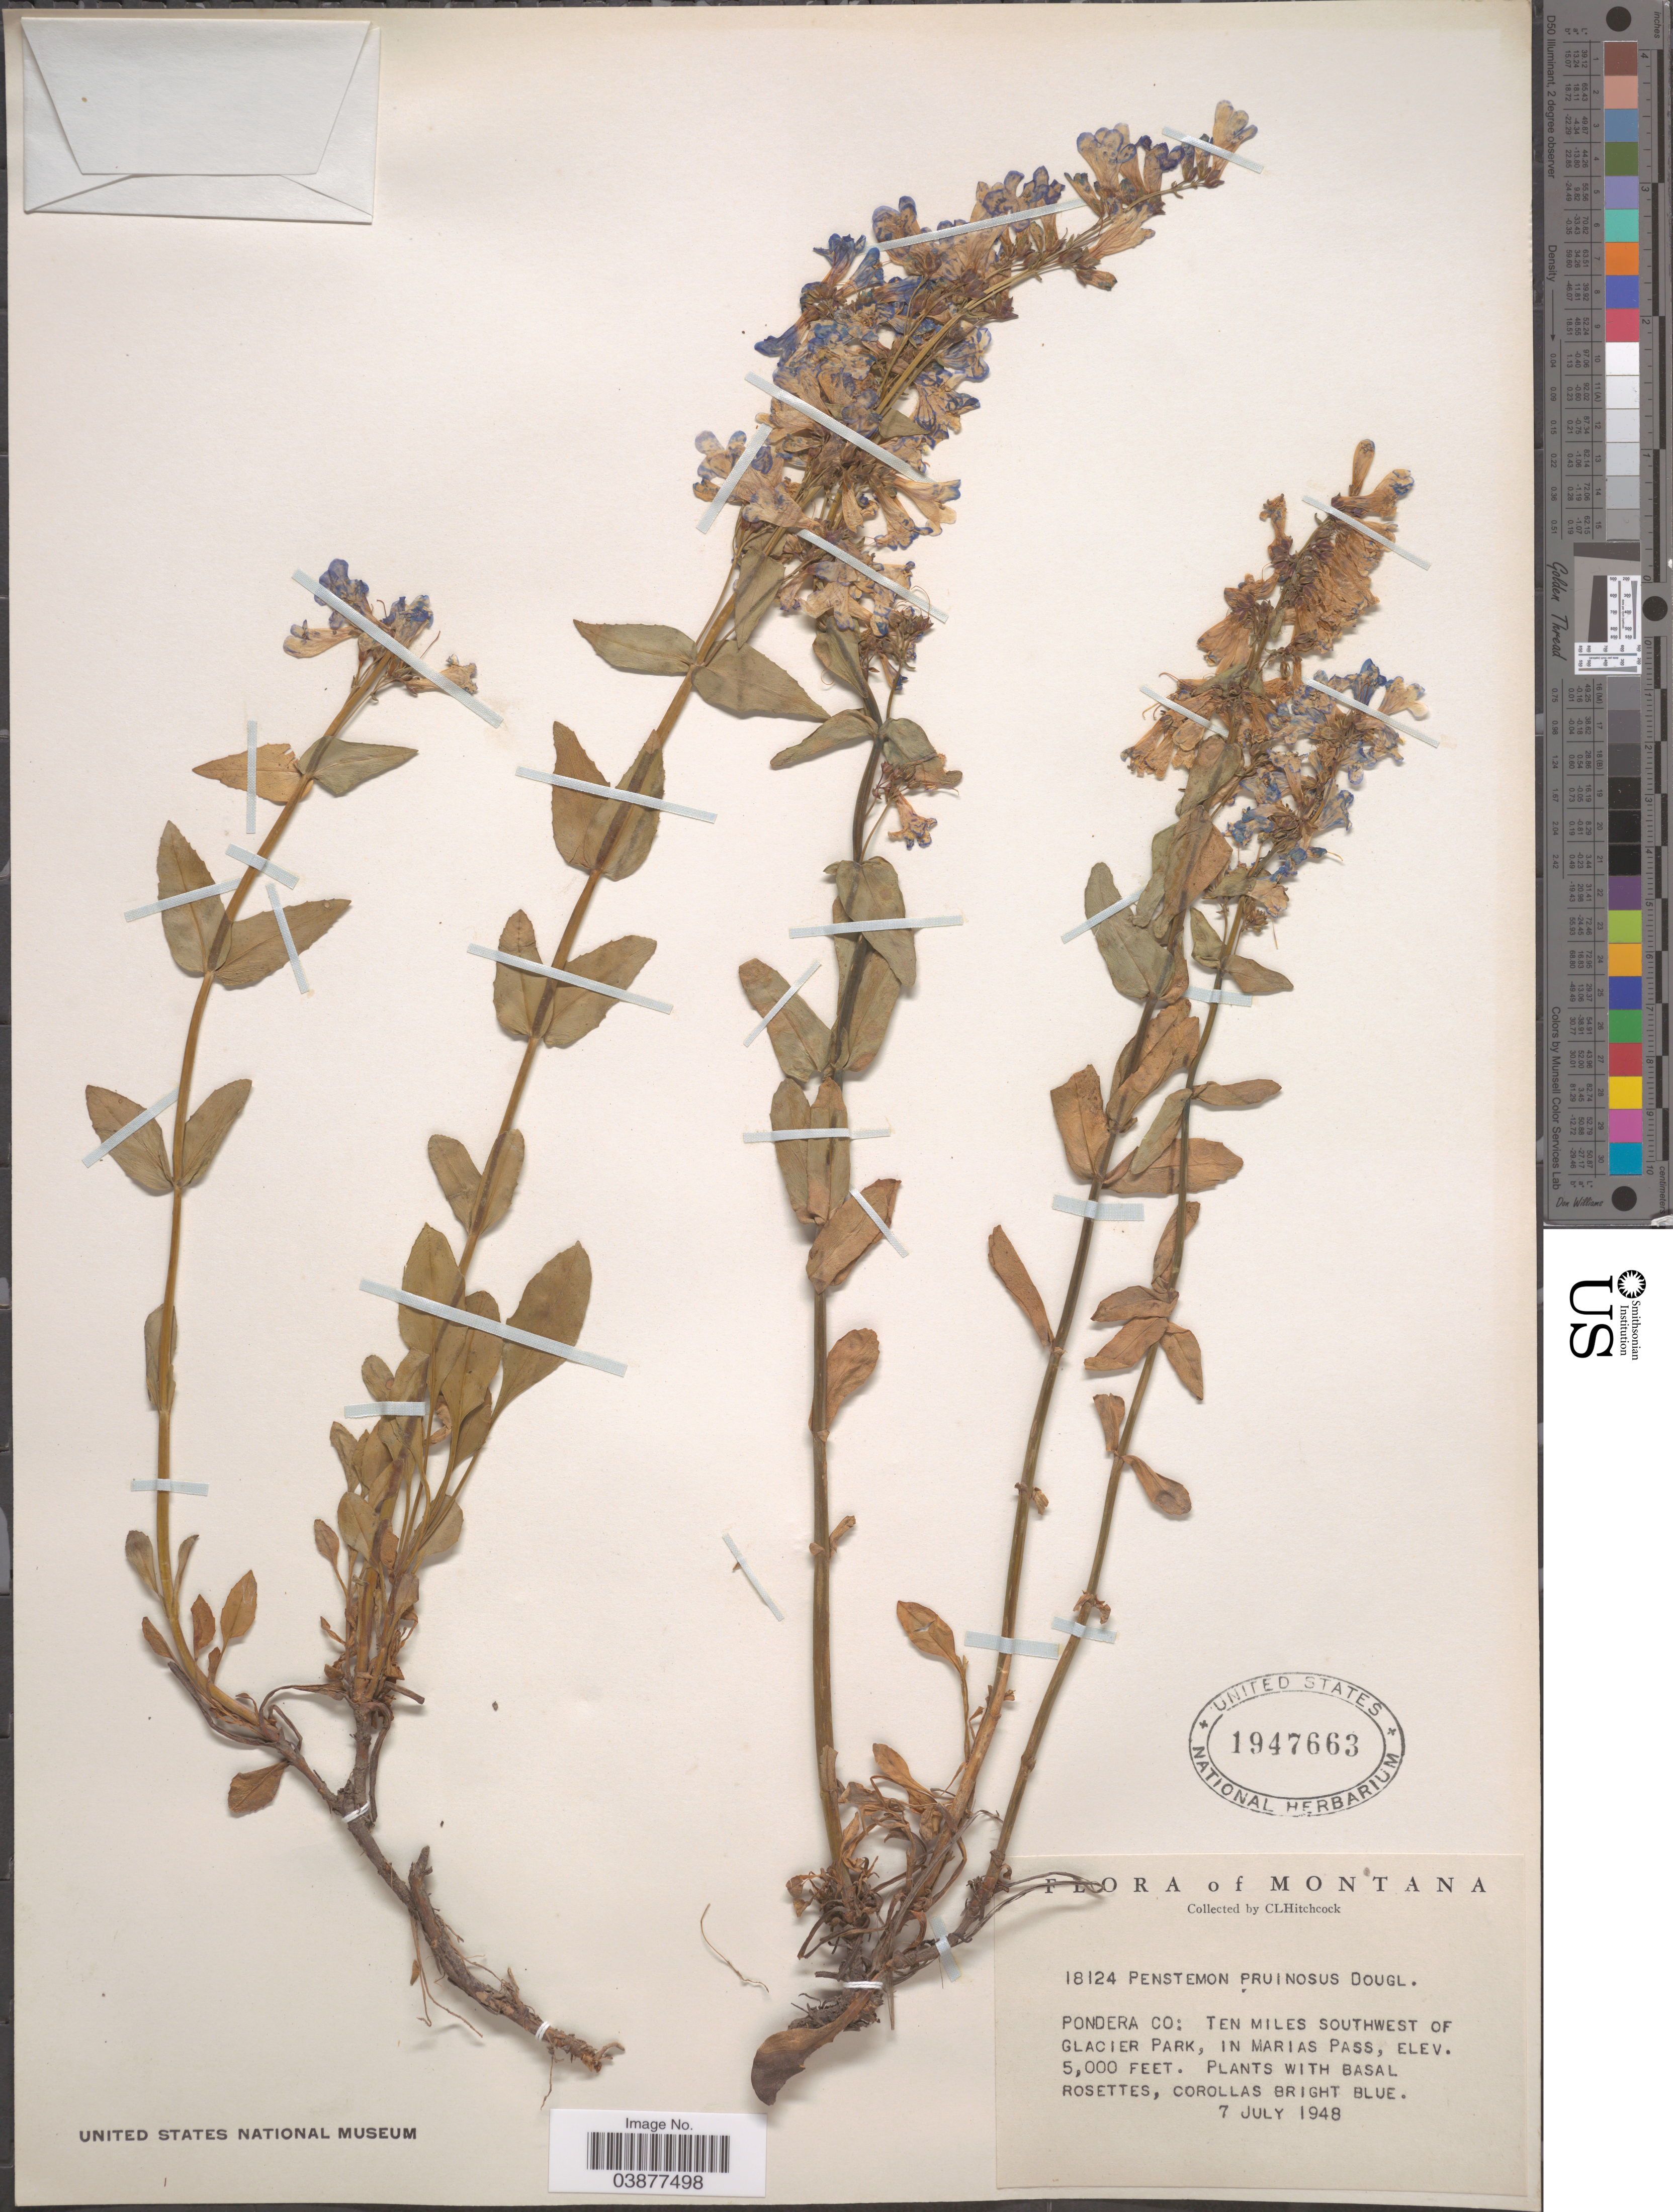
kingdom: Plantae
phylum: Tracheophyta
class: Magnoliopsida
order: Lamiales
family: Plantaginaceae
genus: Penstemon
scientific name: Penstemon pruinosus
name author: Douglas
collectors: C. L. Hitchcock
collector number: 18124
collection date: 1948-07-07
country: United States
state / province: Montana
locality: Pondera Co: Ten miles southwest of Glacier Park, in Marias Pass.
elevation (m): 1524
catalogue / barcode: US 1947663